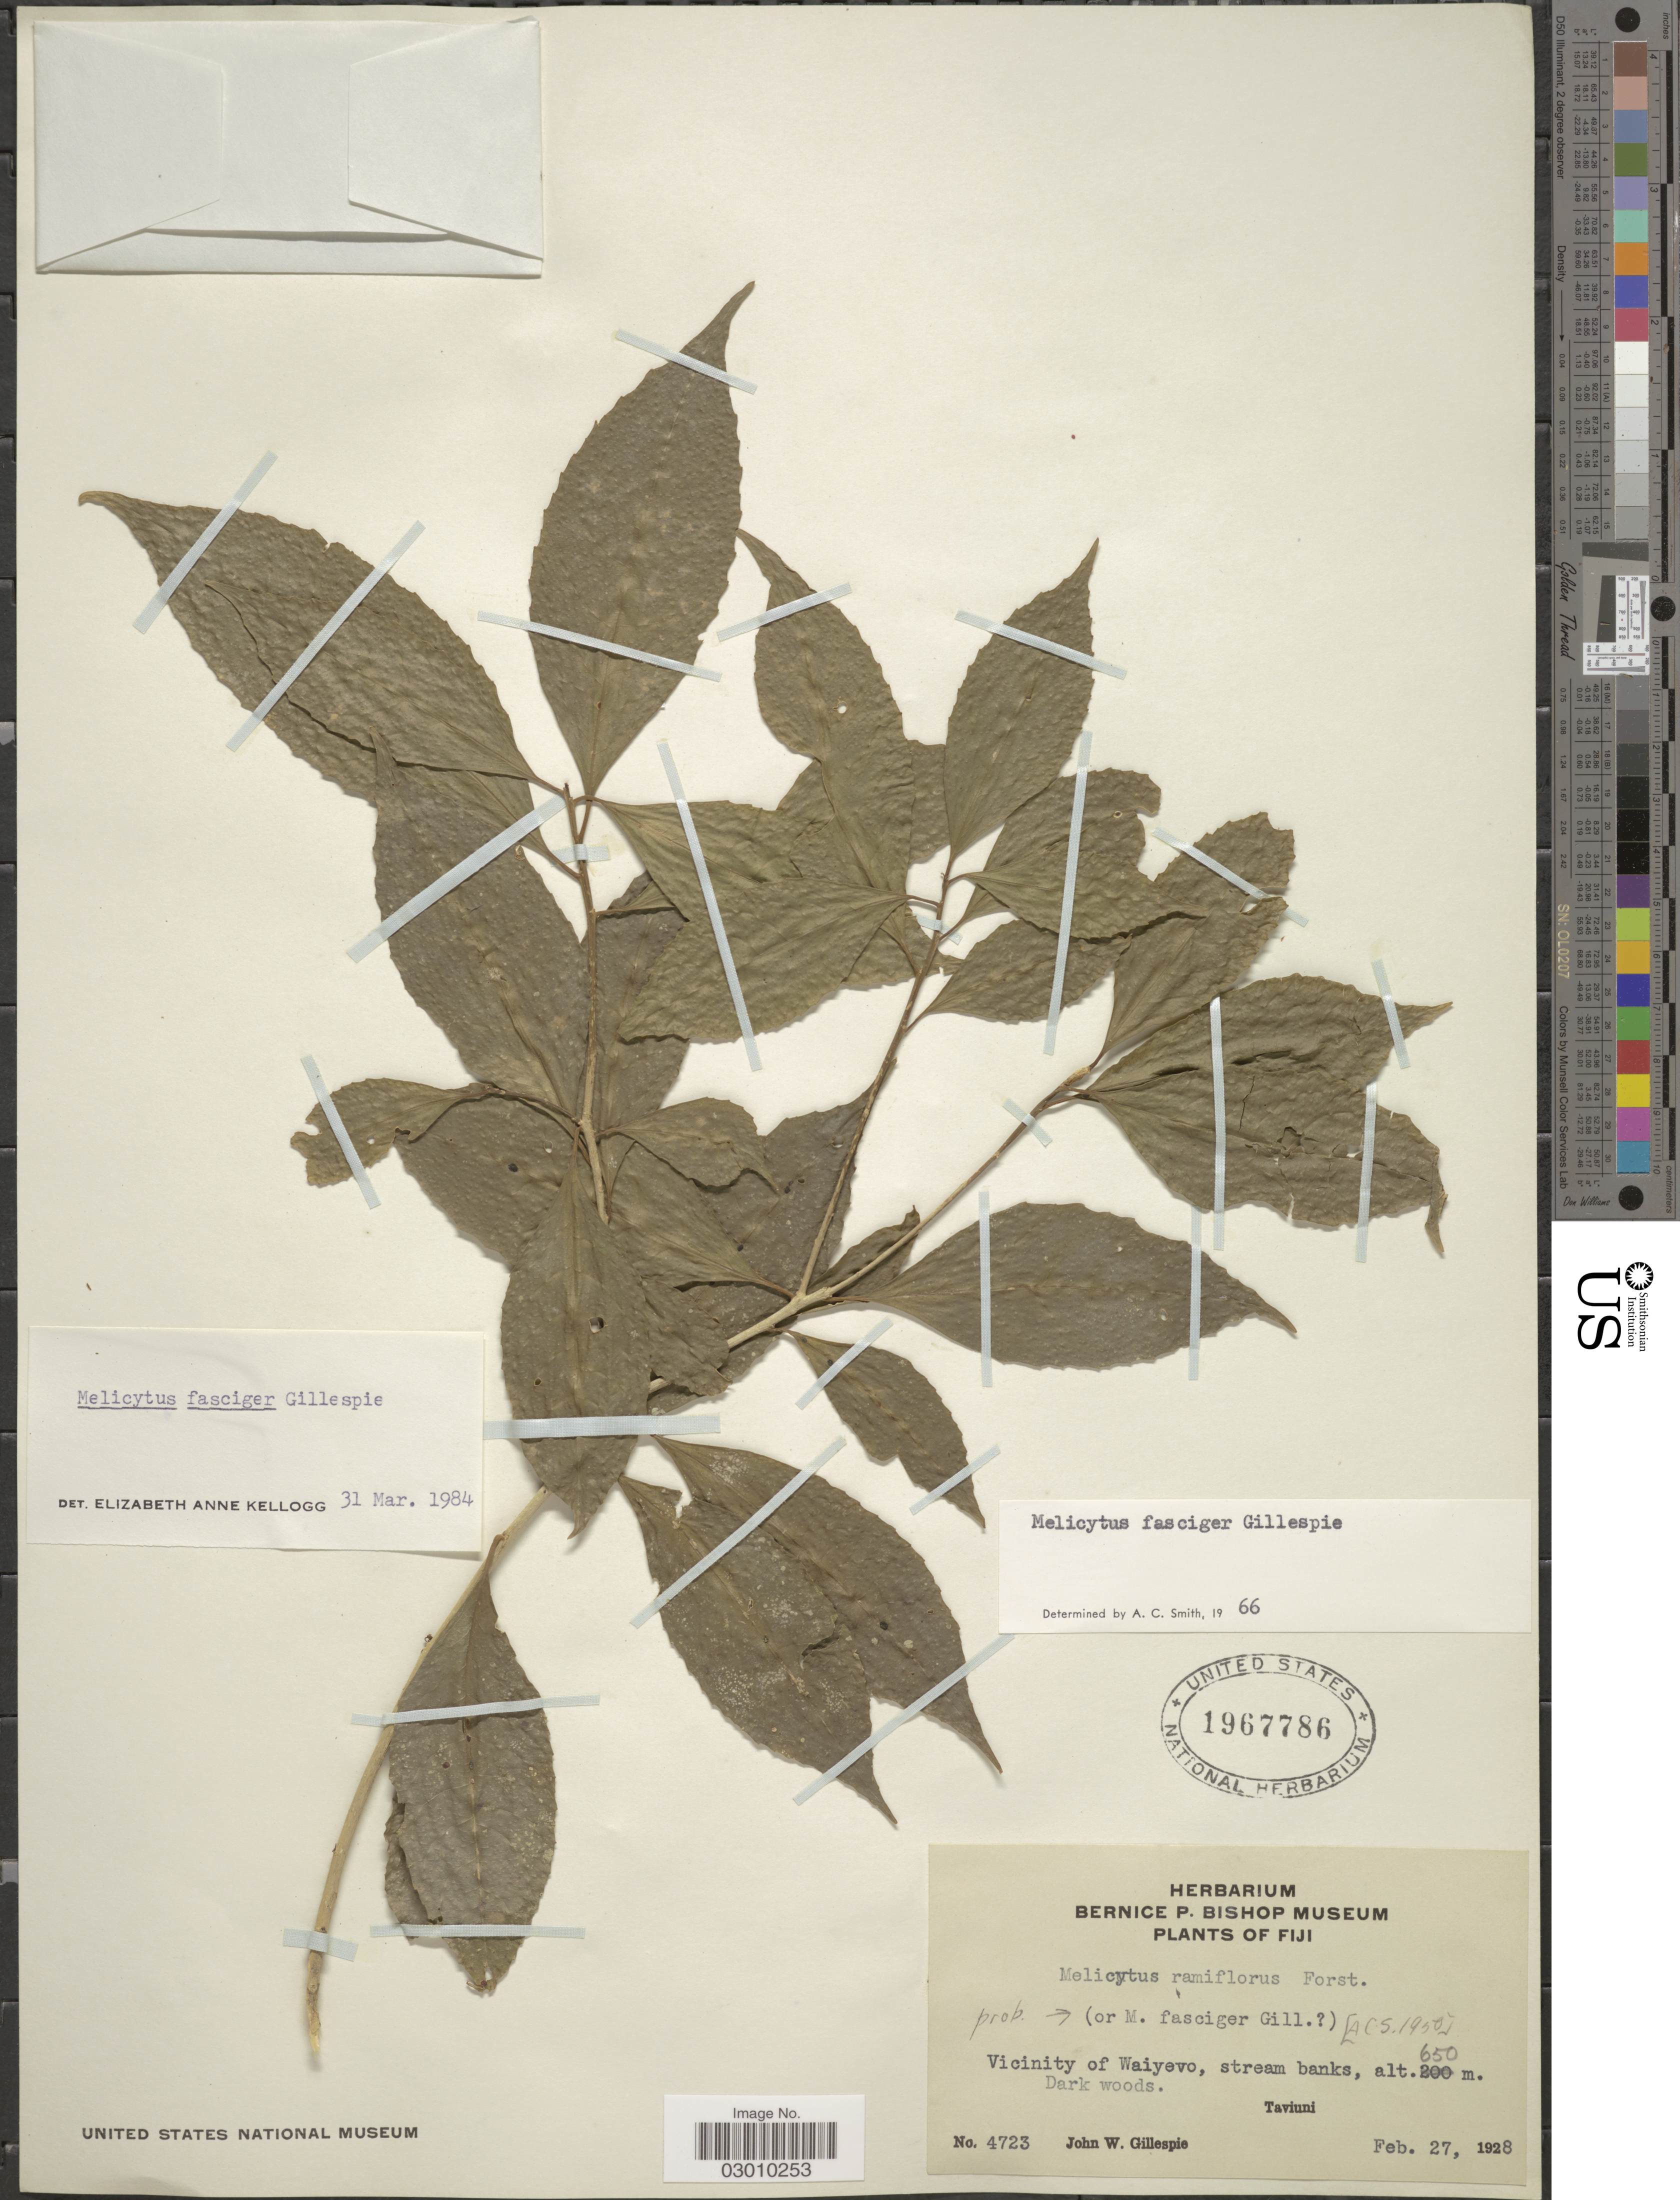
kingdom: Plantae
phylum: Tracheophyta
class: Magnoliopsida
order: Malpighiales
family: Violaceae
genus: Melicytus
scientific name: Melicytus fasciger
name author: Gillespie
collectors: J. W. Gillespie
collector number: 4723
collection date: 1928-02-27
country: Fiji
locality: Vicinity of Waiyevo, stream banks. Taviuni.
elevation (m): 650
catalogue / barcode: US 1967786